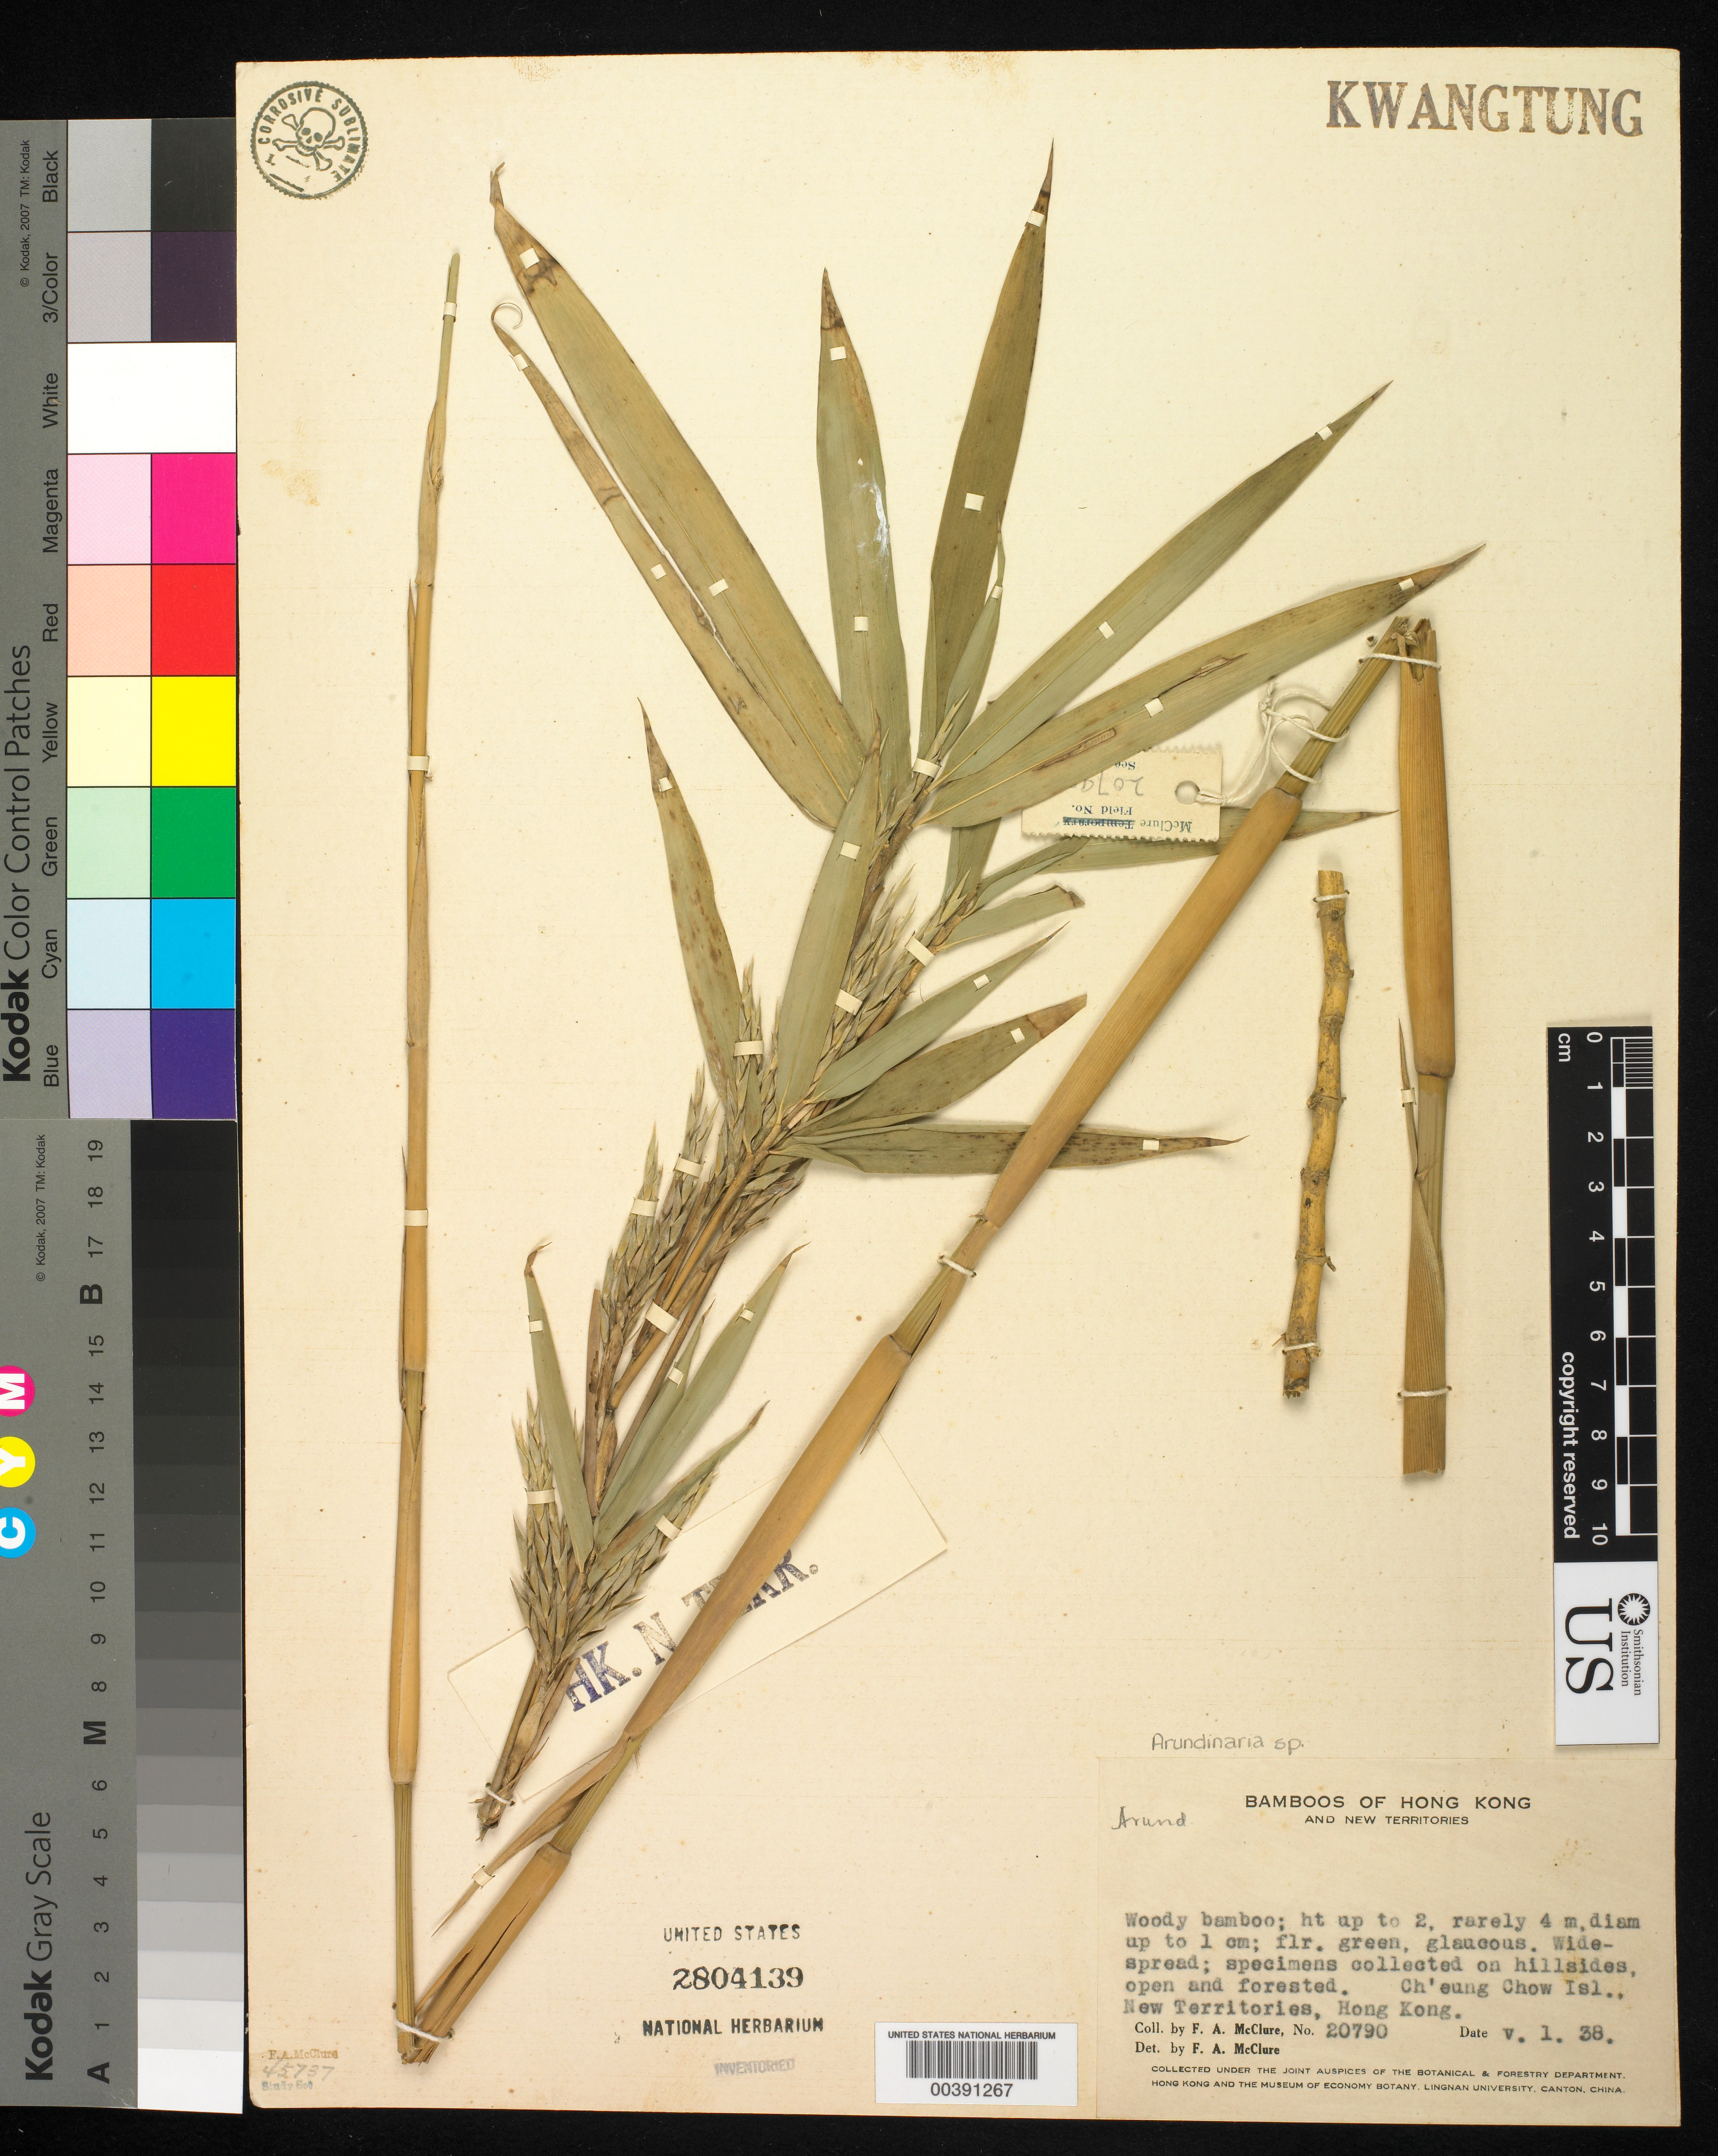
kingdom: Plantae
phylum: Tracheophyta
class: Liliopsida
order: Poales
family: Poaceae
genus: Arundinaria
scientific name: Arundinaria sp.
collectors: F. A. McClure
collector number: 20790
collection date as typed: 01 May 1938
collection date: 1938-05-01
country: China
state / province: Hong Kong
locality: N.t., ch'eung chow isl.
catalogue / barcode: US 2804139